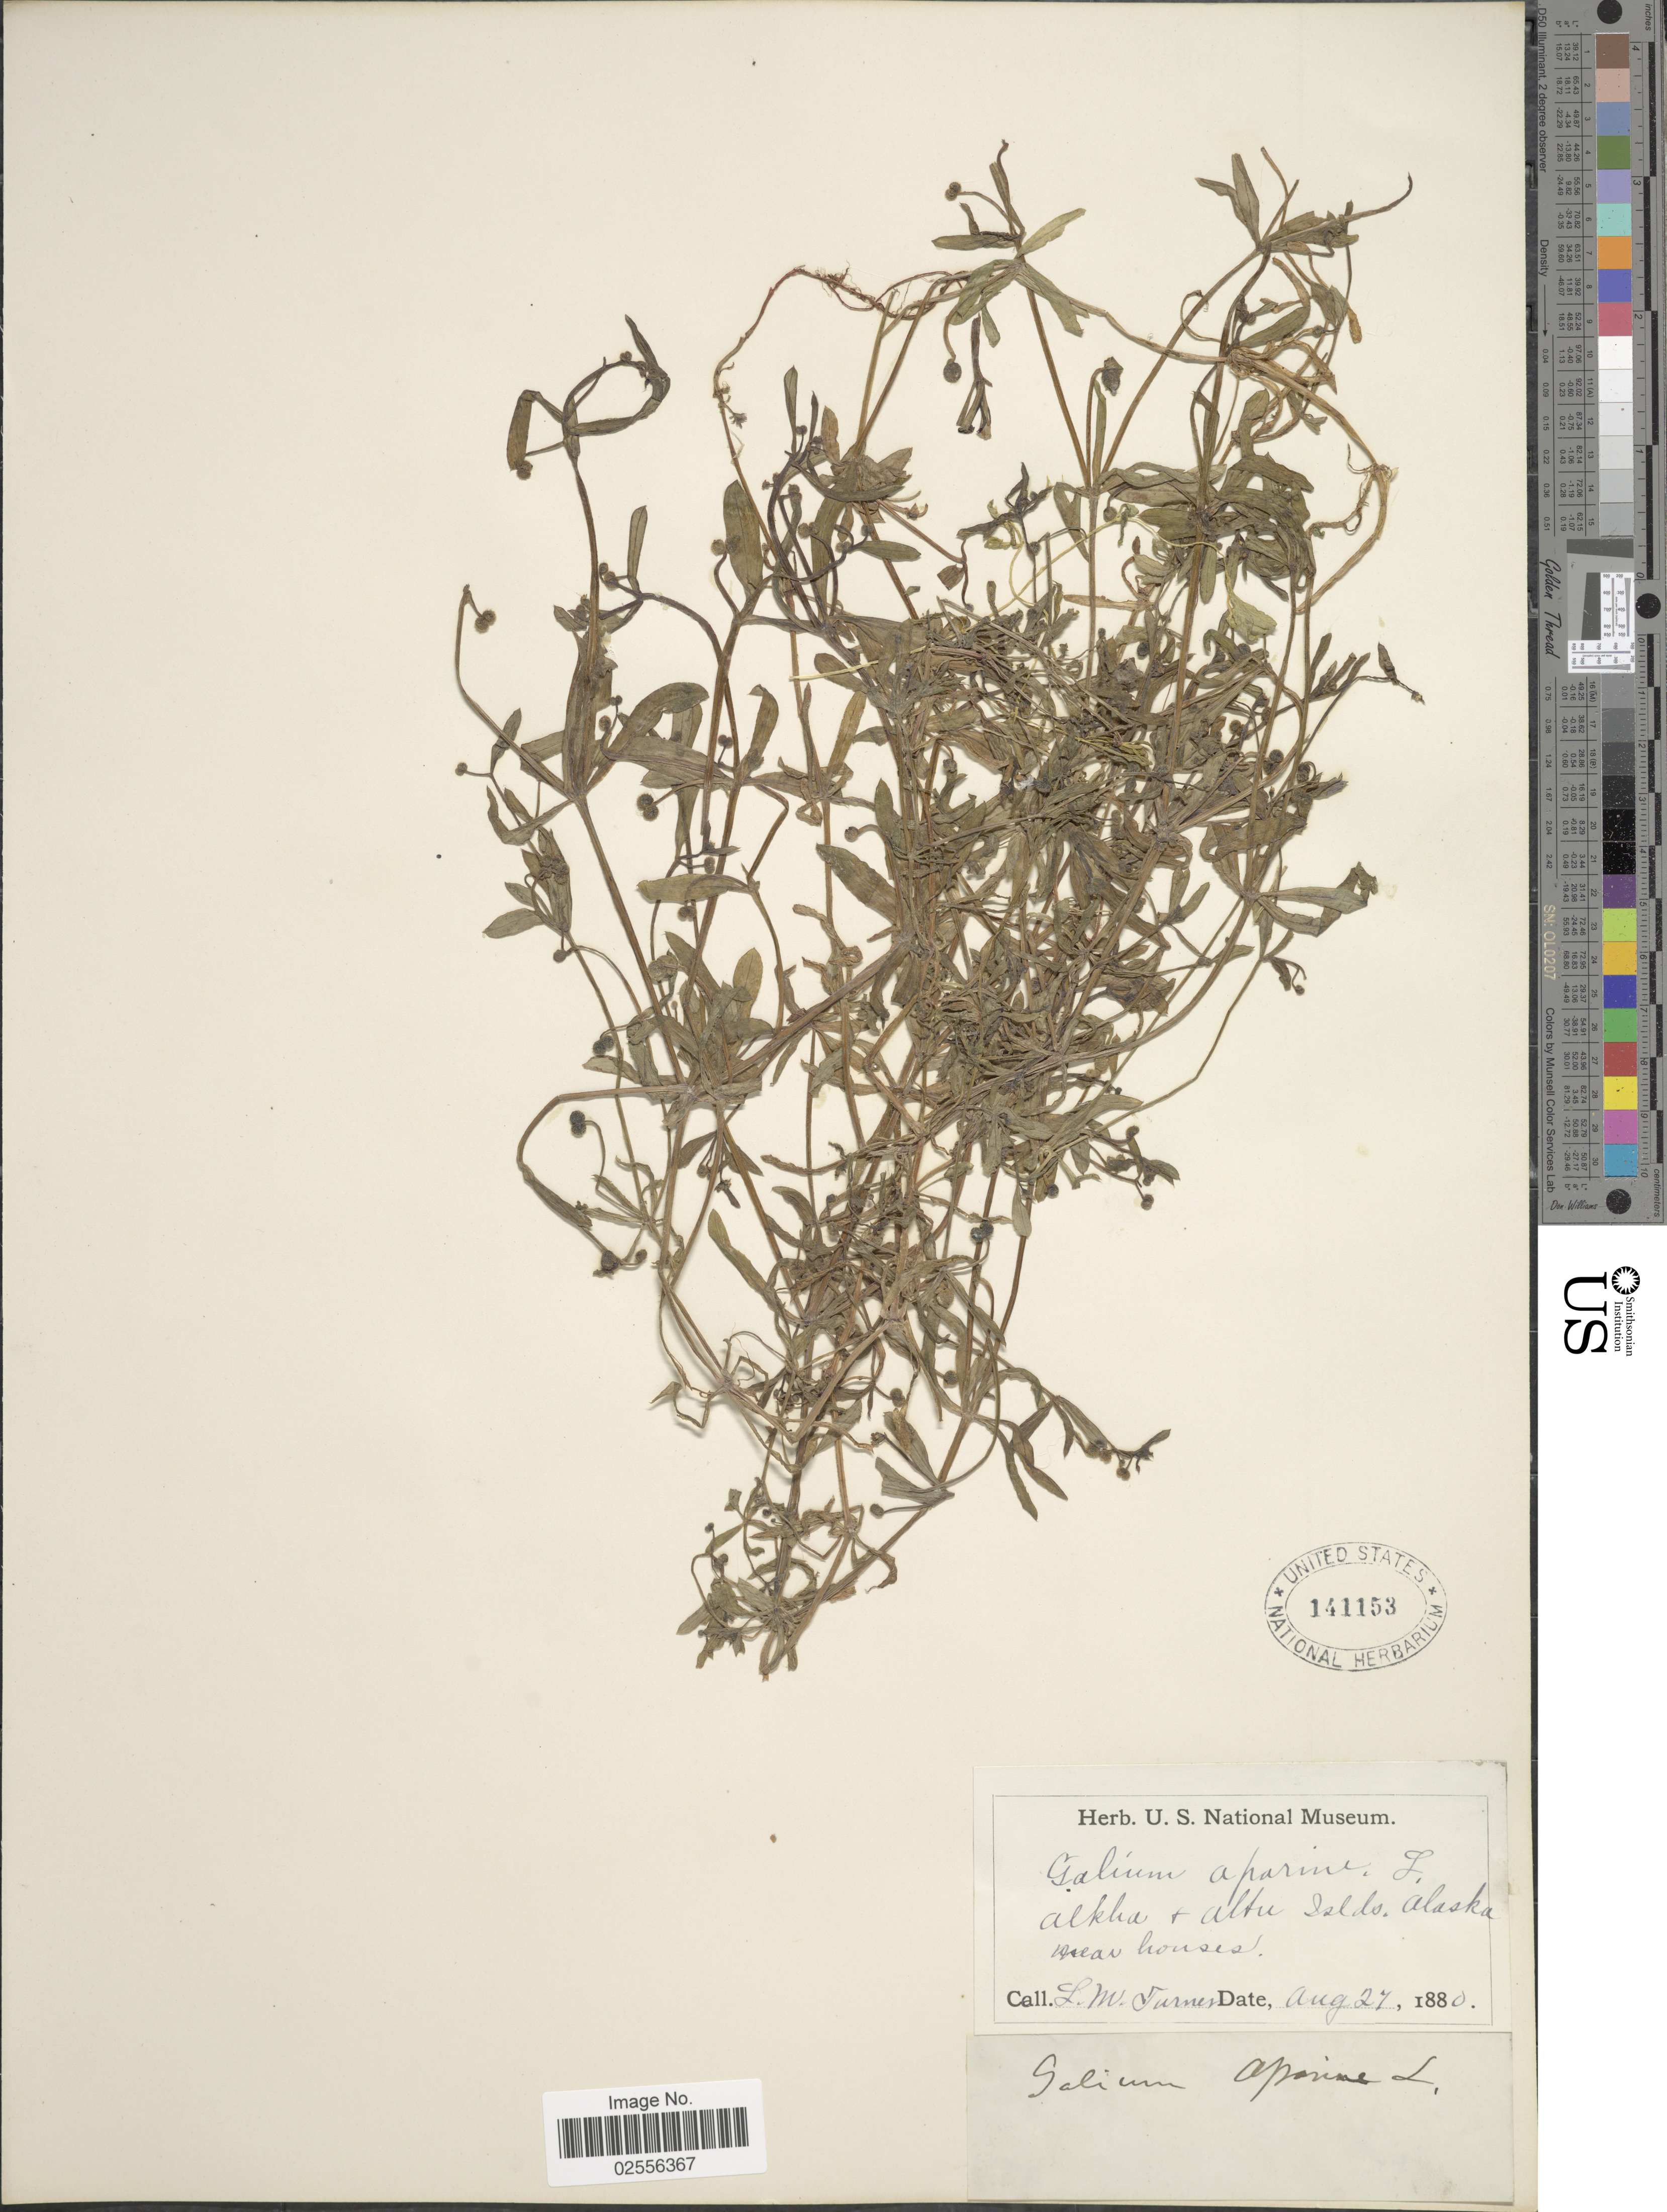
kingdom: Plantae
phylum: Tracheophyta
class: Magnoliopsida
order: Gentianales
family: Rubiaceae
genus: Galium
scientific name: Galium aparine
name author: L.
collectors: L. M. Turner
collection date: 1880-08-27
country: United States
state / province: Alaska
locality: Atkha & Attu Islds., near houses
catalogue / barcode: US 141153